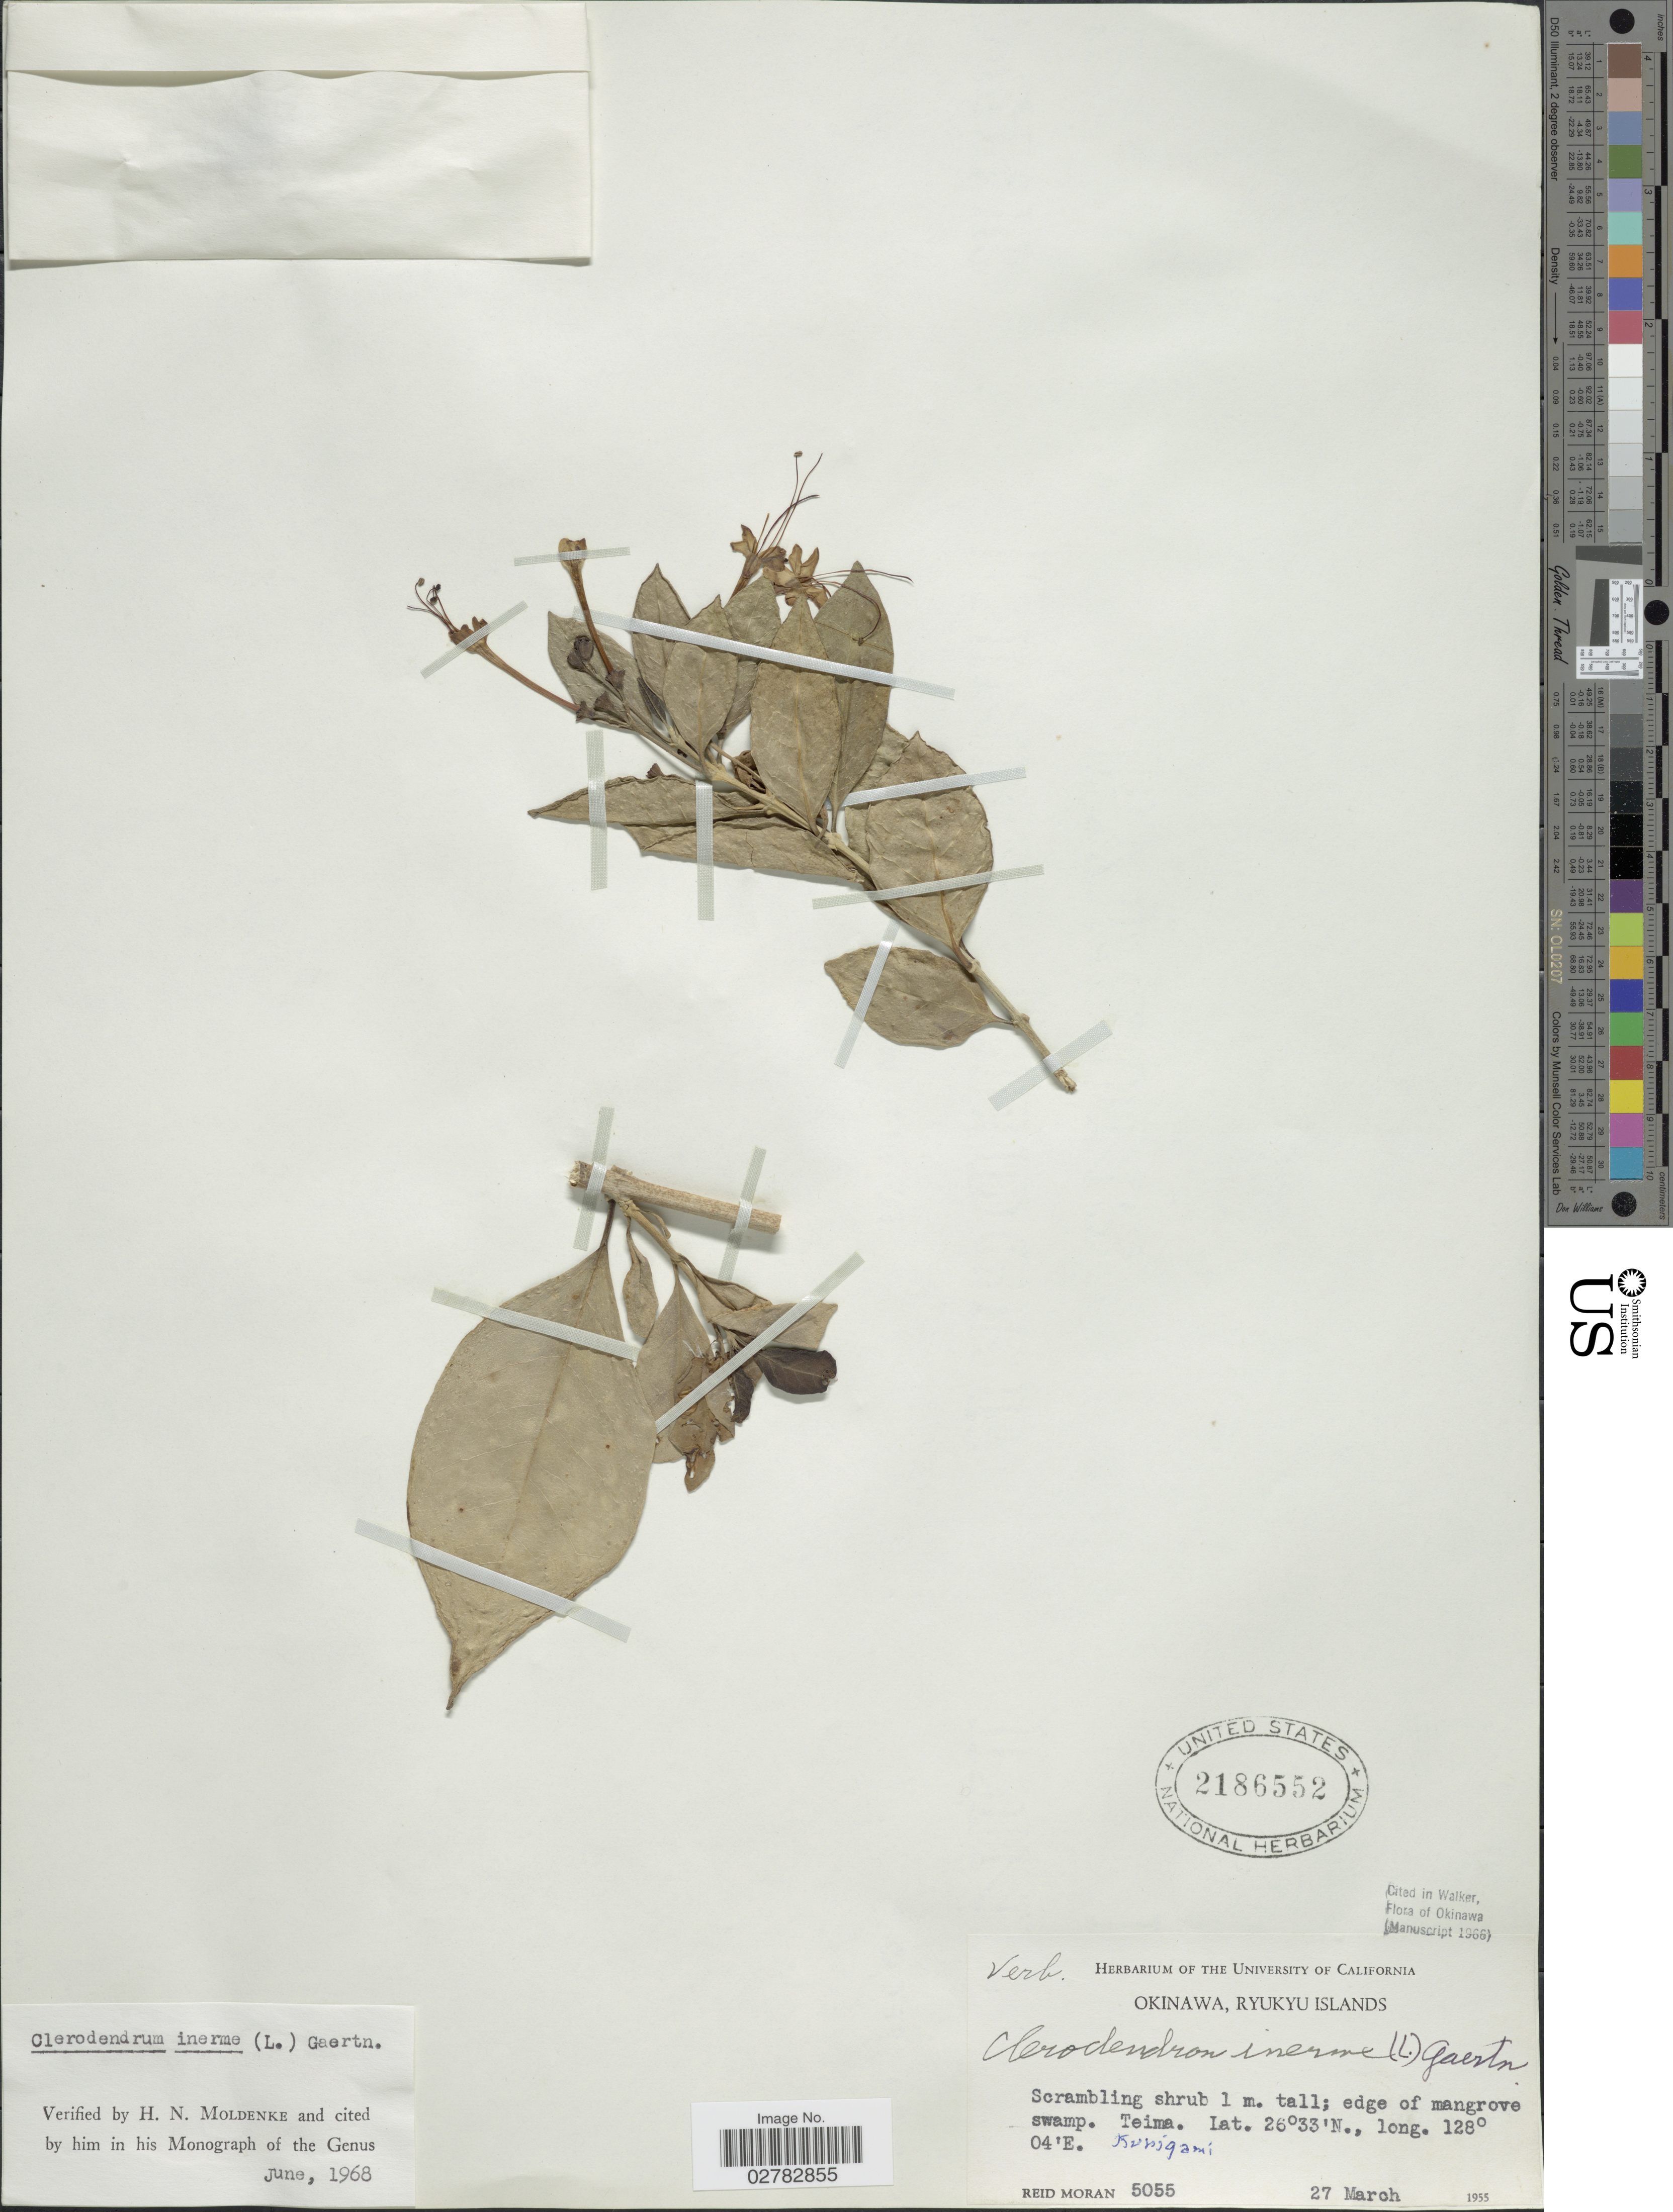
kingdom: Plantae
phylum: Tracheophyta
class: Magnoliopsida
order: Lamiales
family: Lamiaceae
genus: Clerodendrum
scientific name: Clerodendrum inerme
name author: (L.) Gaertn.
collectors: R. V. Moran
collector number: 5055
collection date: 1955-03-27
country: Japan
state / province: Okinawa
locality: Okinawa. Ryukyu Islands. Teima. Kunigami.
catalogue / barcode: US 2186552